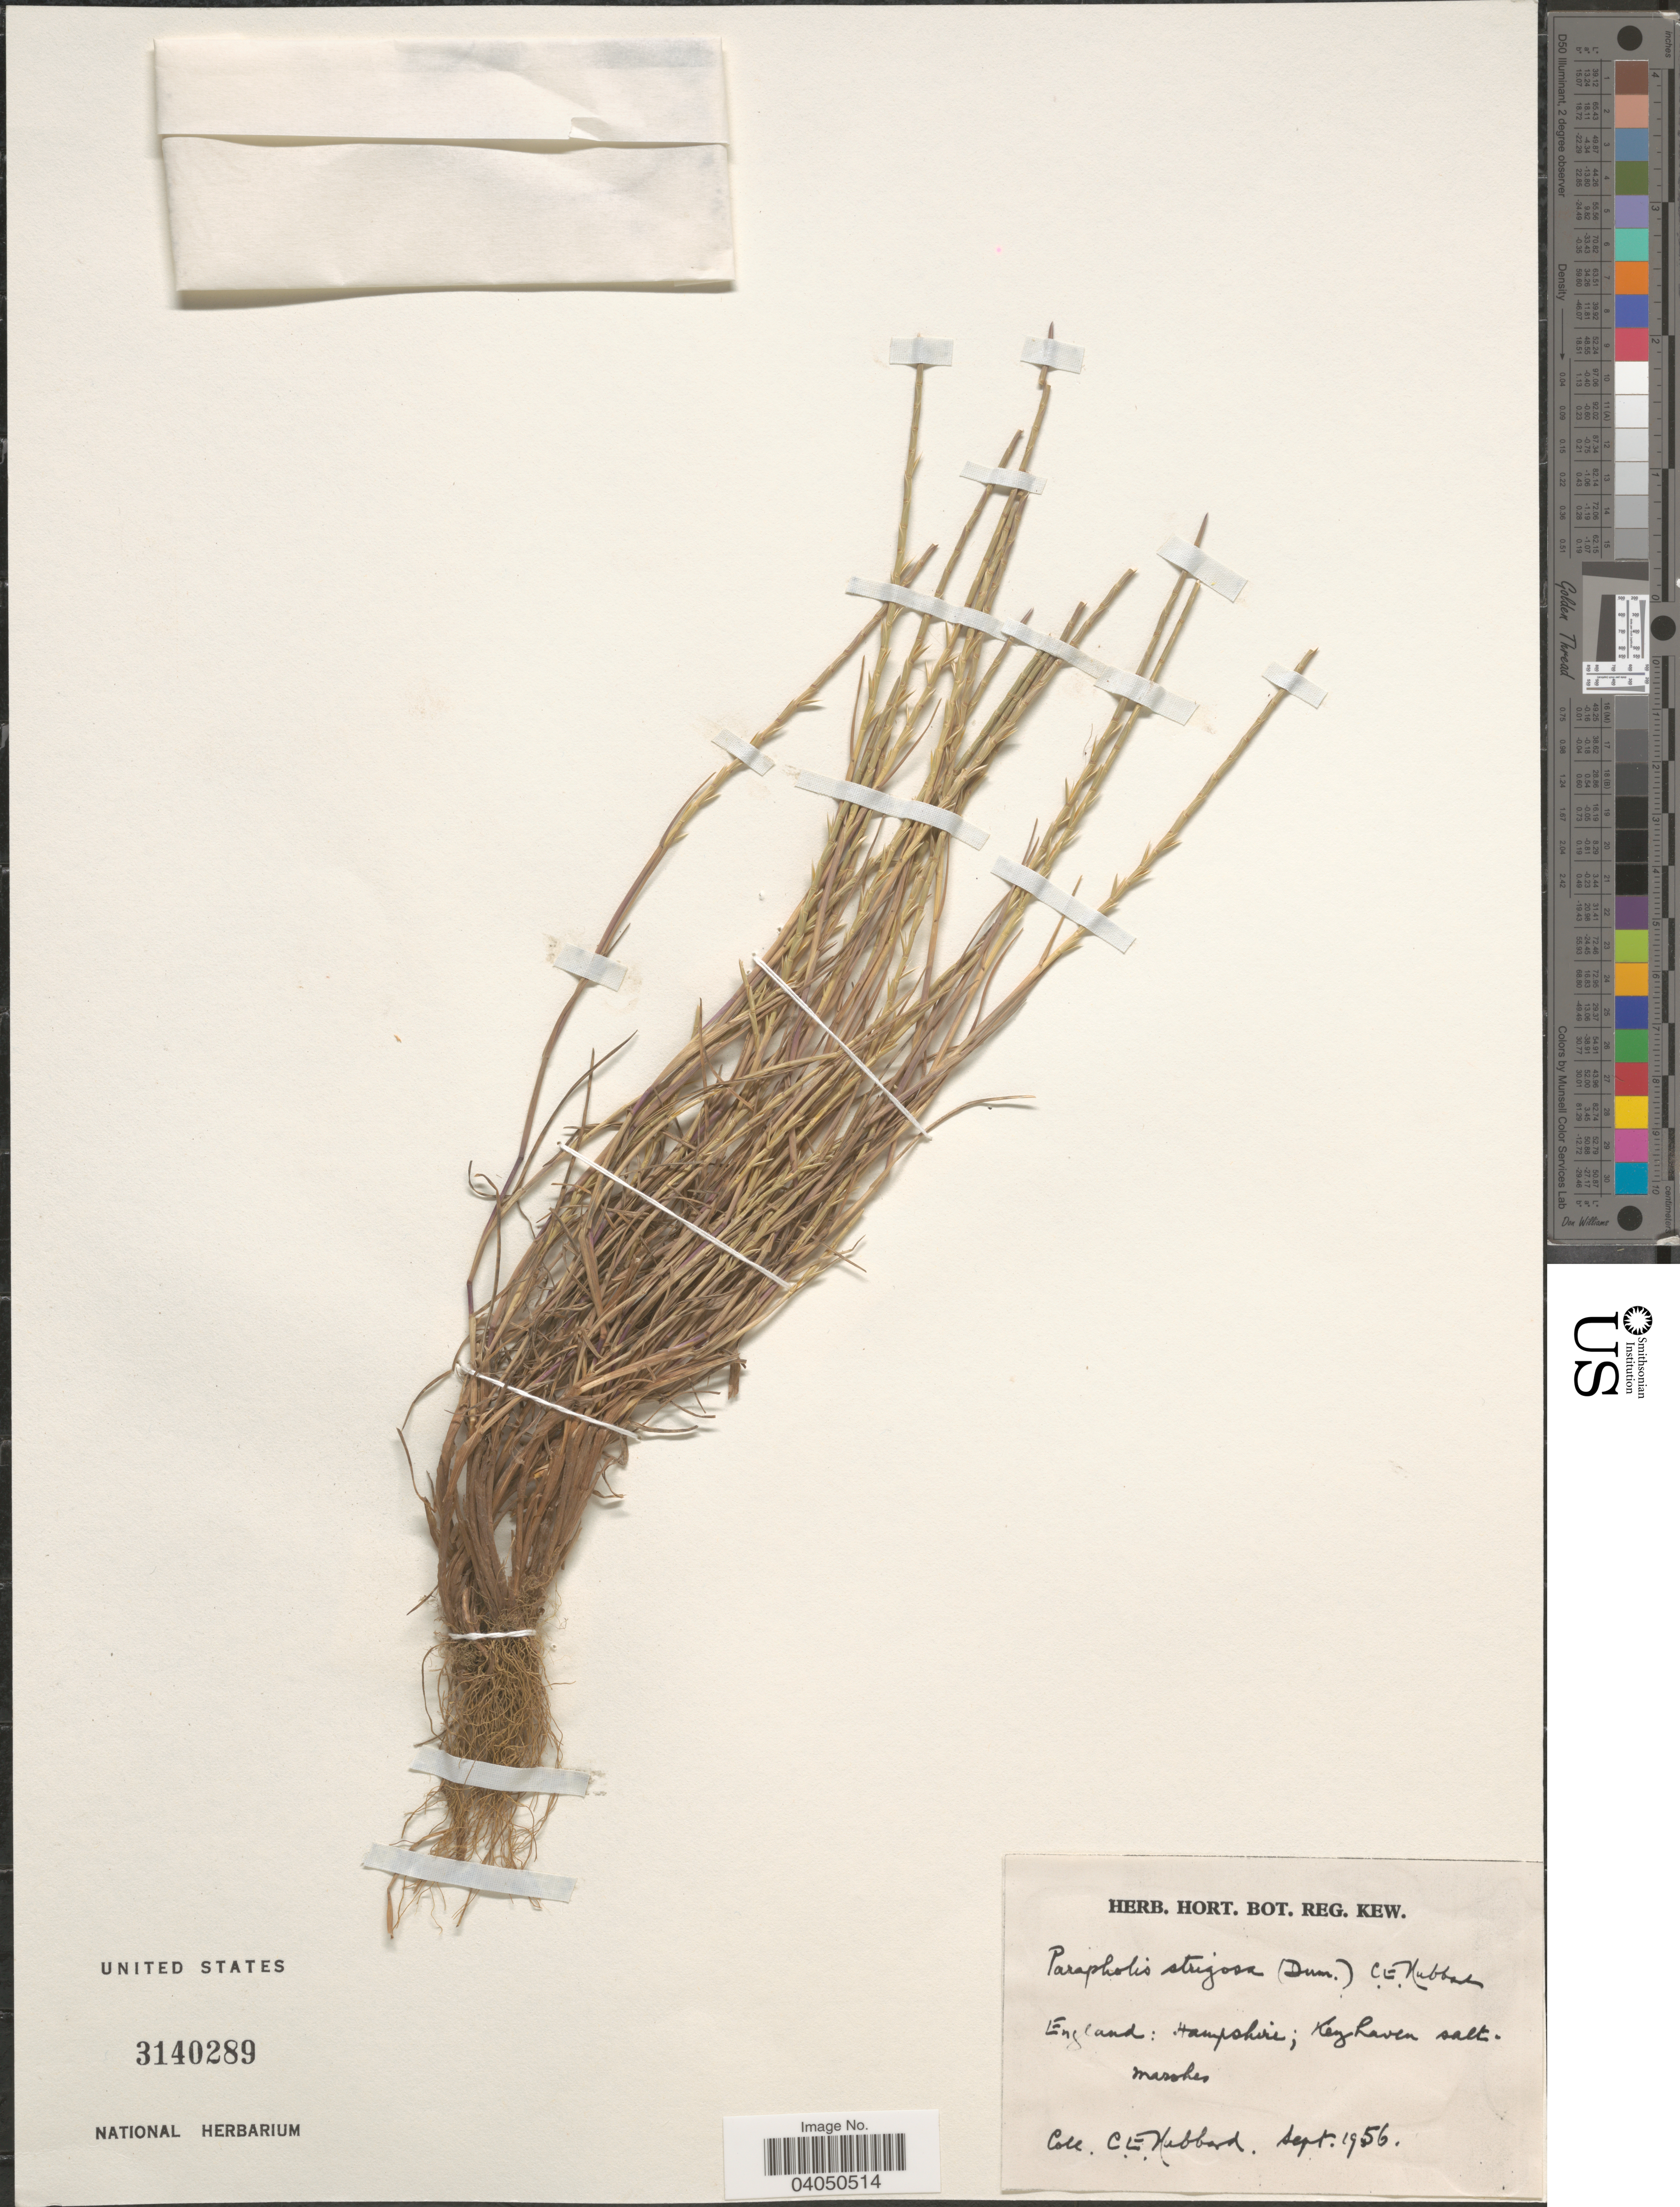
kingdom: Plantae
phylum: Tracheophyta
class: Liliopsida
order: Poales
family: Poaceae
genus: Parapholis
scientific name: Parapholis strigosa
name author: (Dumort.) C.E. Hubb.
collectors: C. E. Hubbard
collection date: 1956-09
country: United Kingdom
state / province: England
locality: Hampshire; Keyhaven.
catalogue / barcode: US 3140289